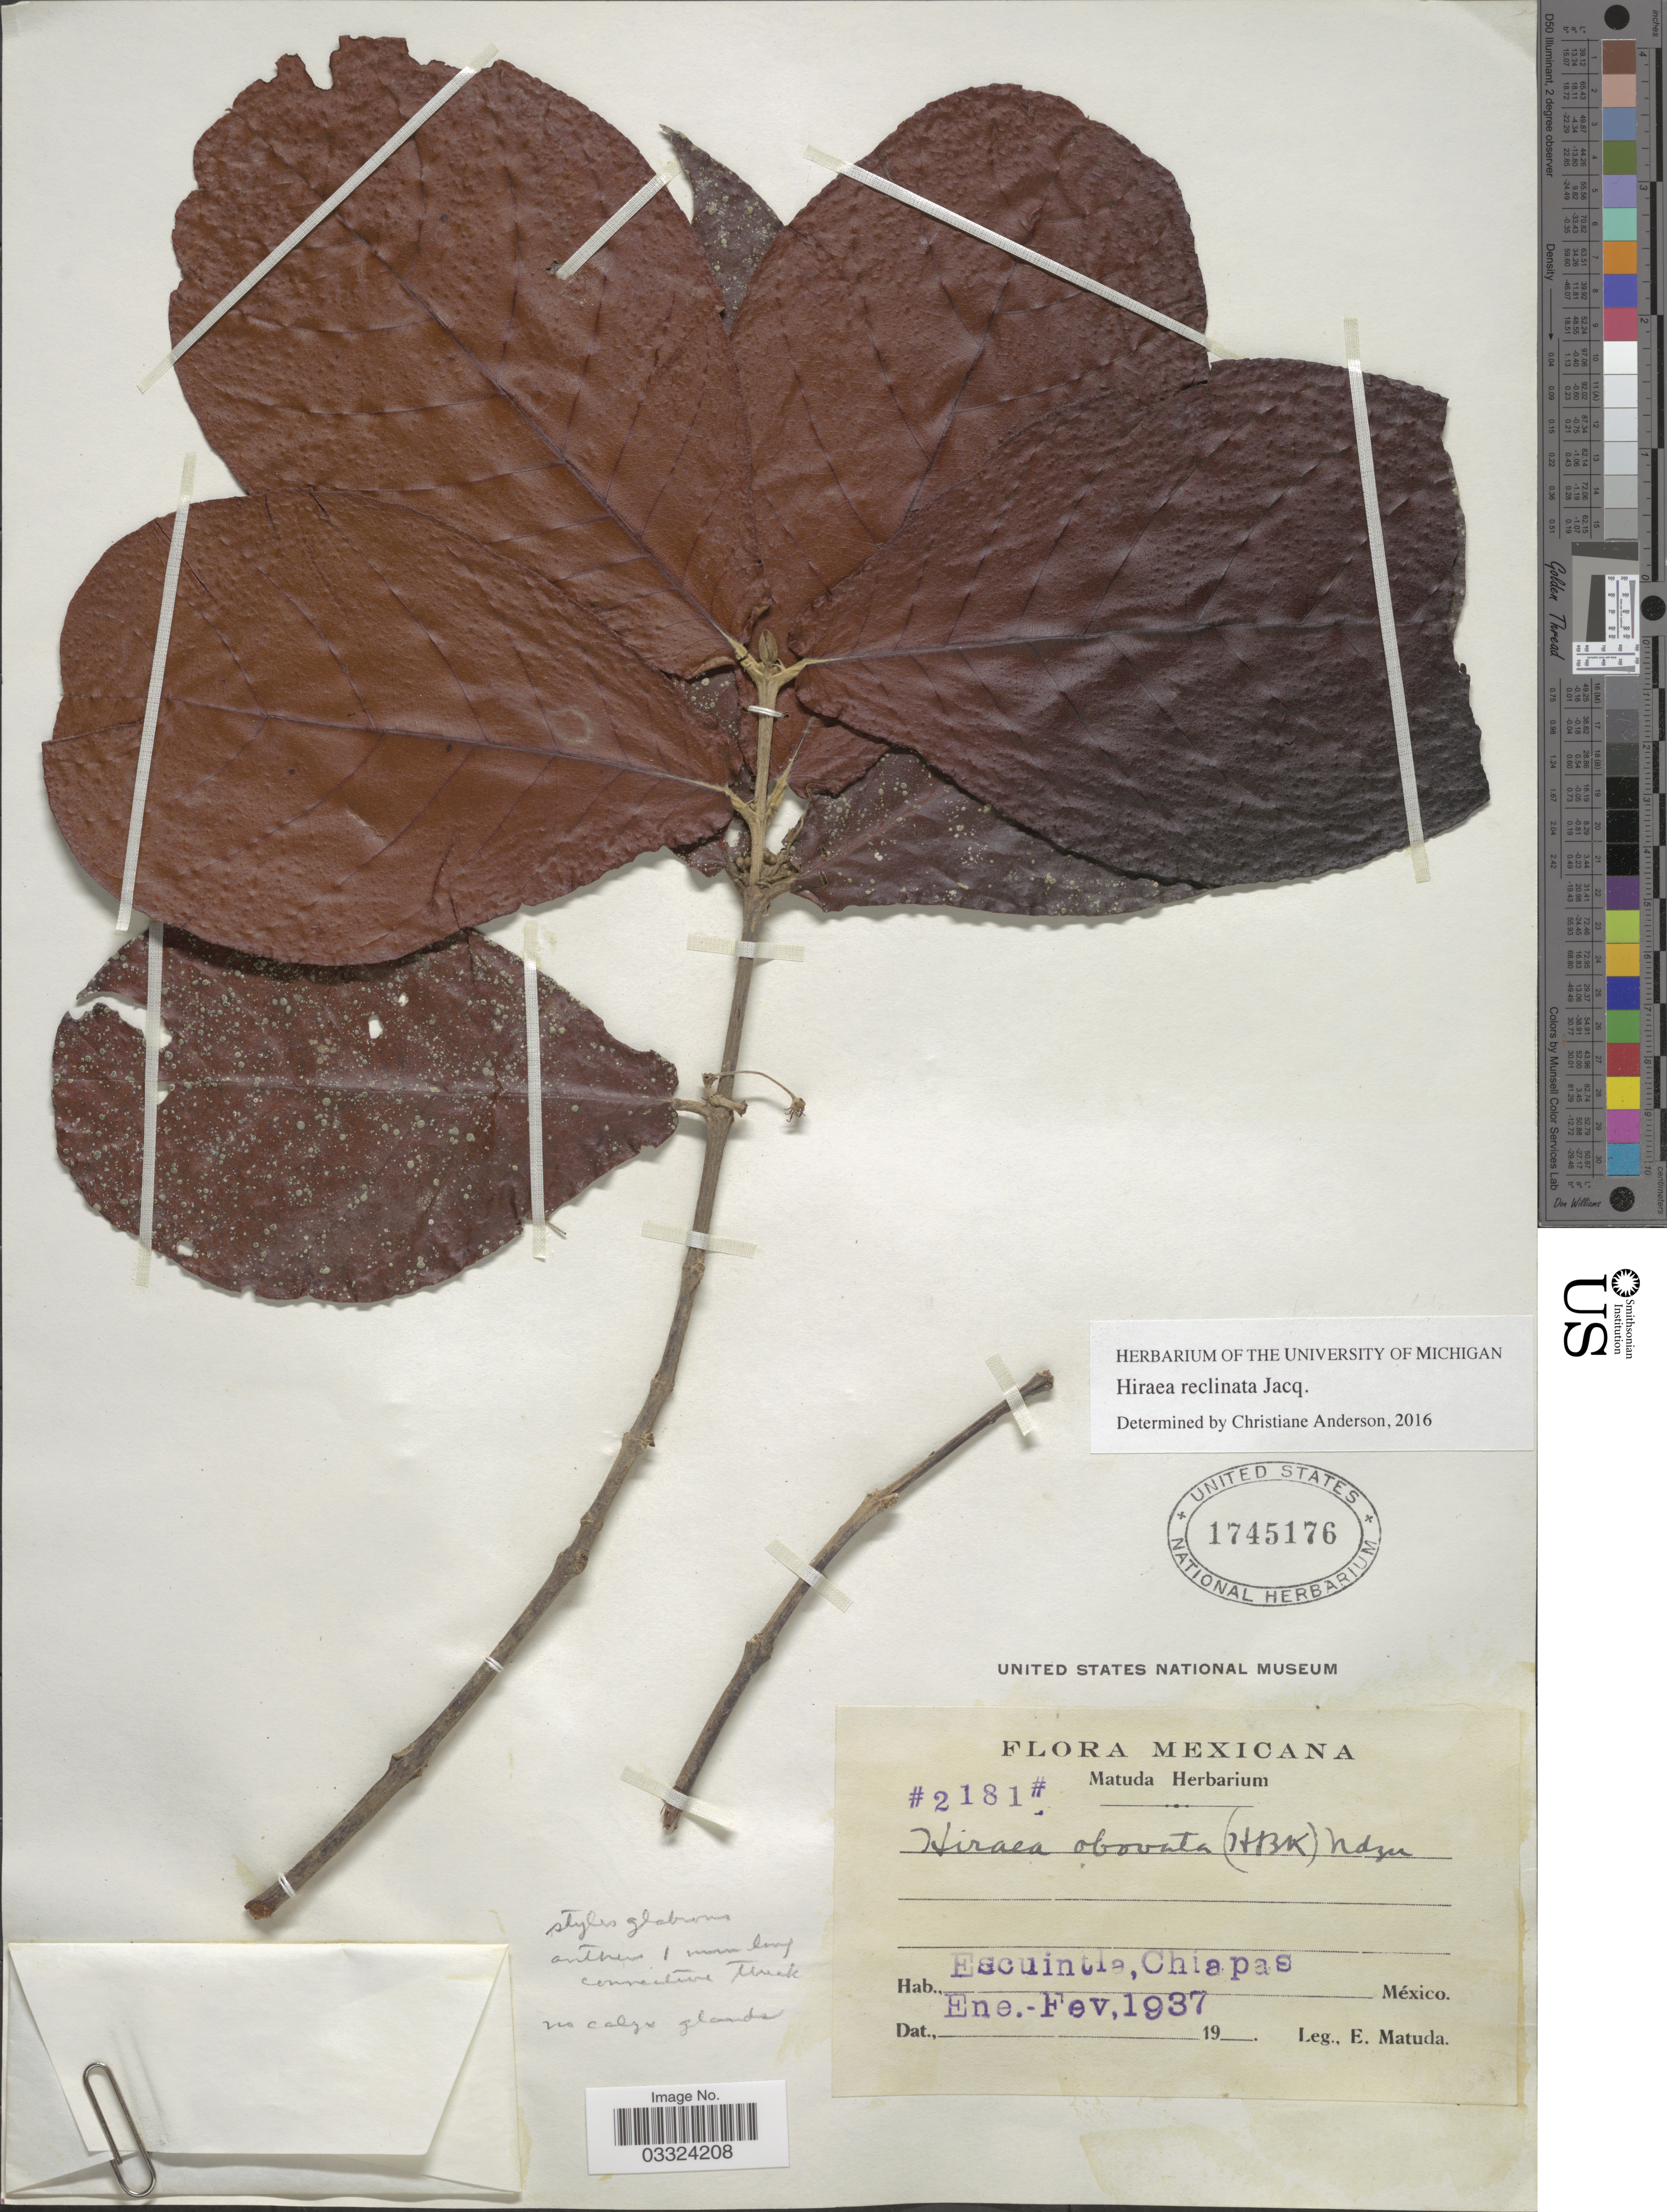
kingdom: Plantae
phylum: Tracheophyta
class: Magnoliopsida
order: Malpighiales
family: Malpighiaceae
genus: Hiraea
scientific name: Hiraea reclinata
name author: Jacq.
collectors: E. Matuda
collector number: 2181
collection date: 1937-01/1937-02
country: Mexico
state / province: Chiapas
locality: Escuintla.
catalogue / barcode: US 1745176